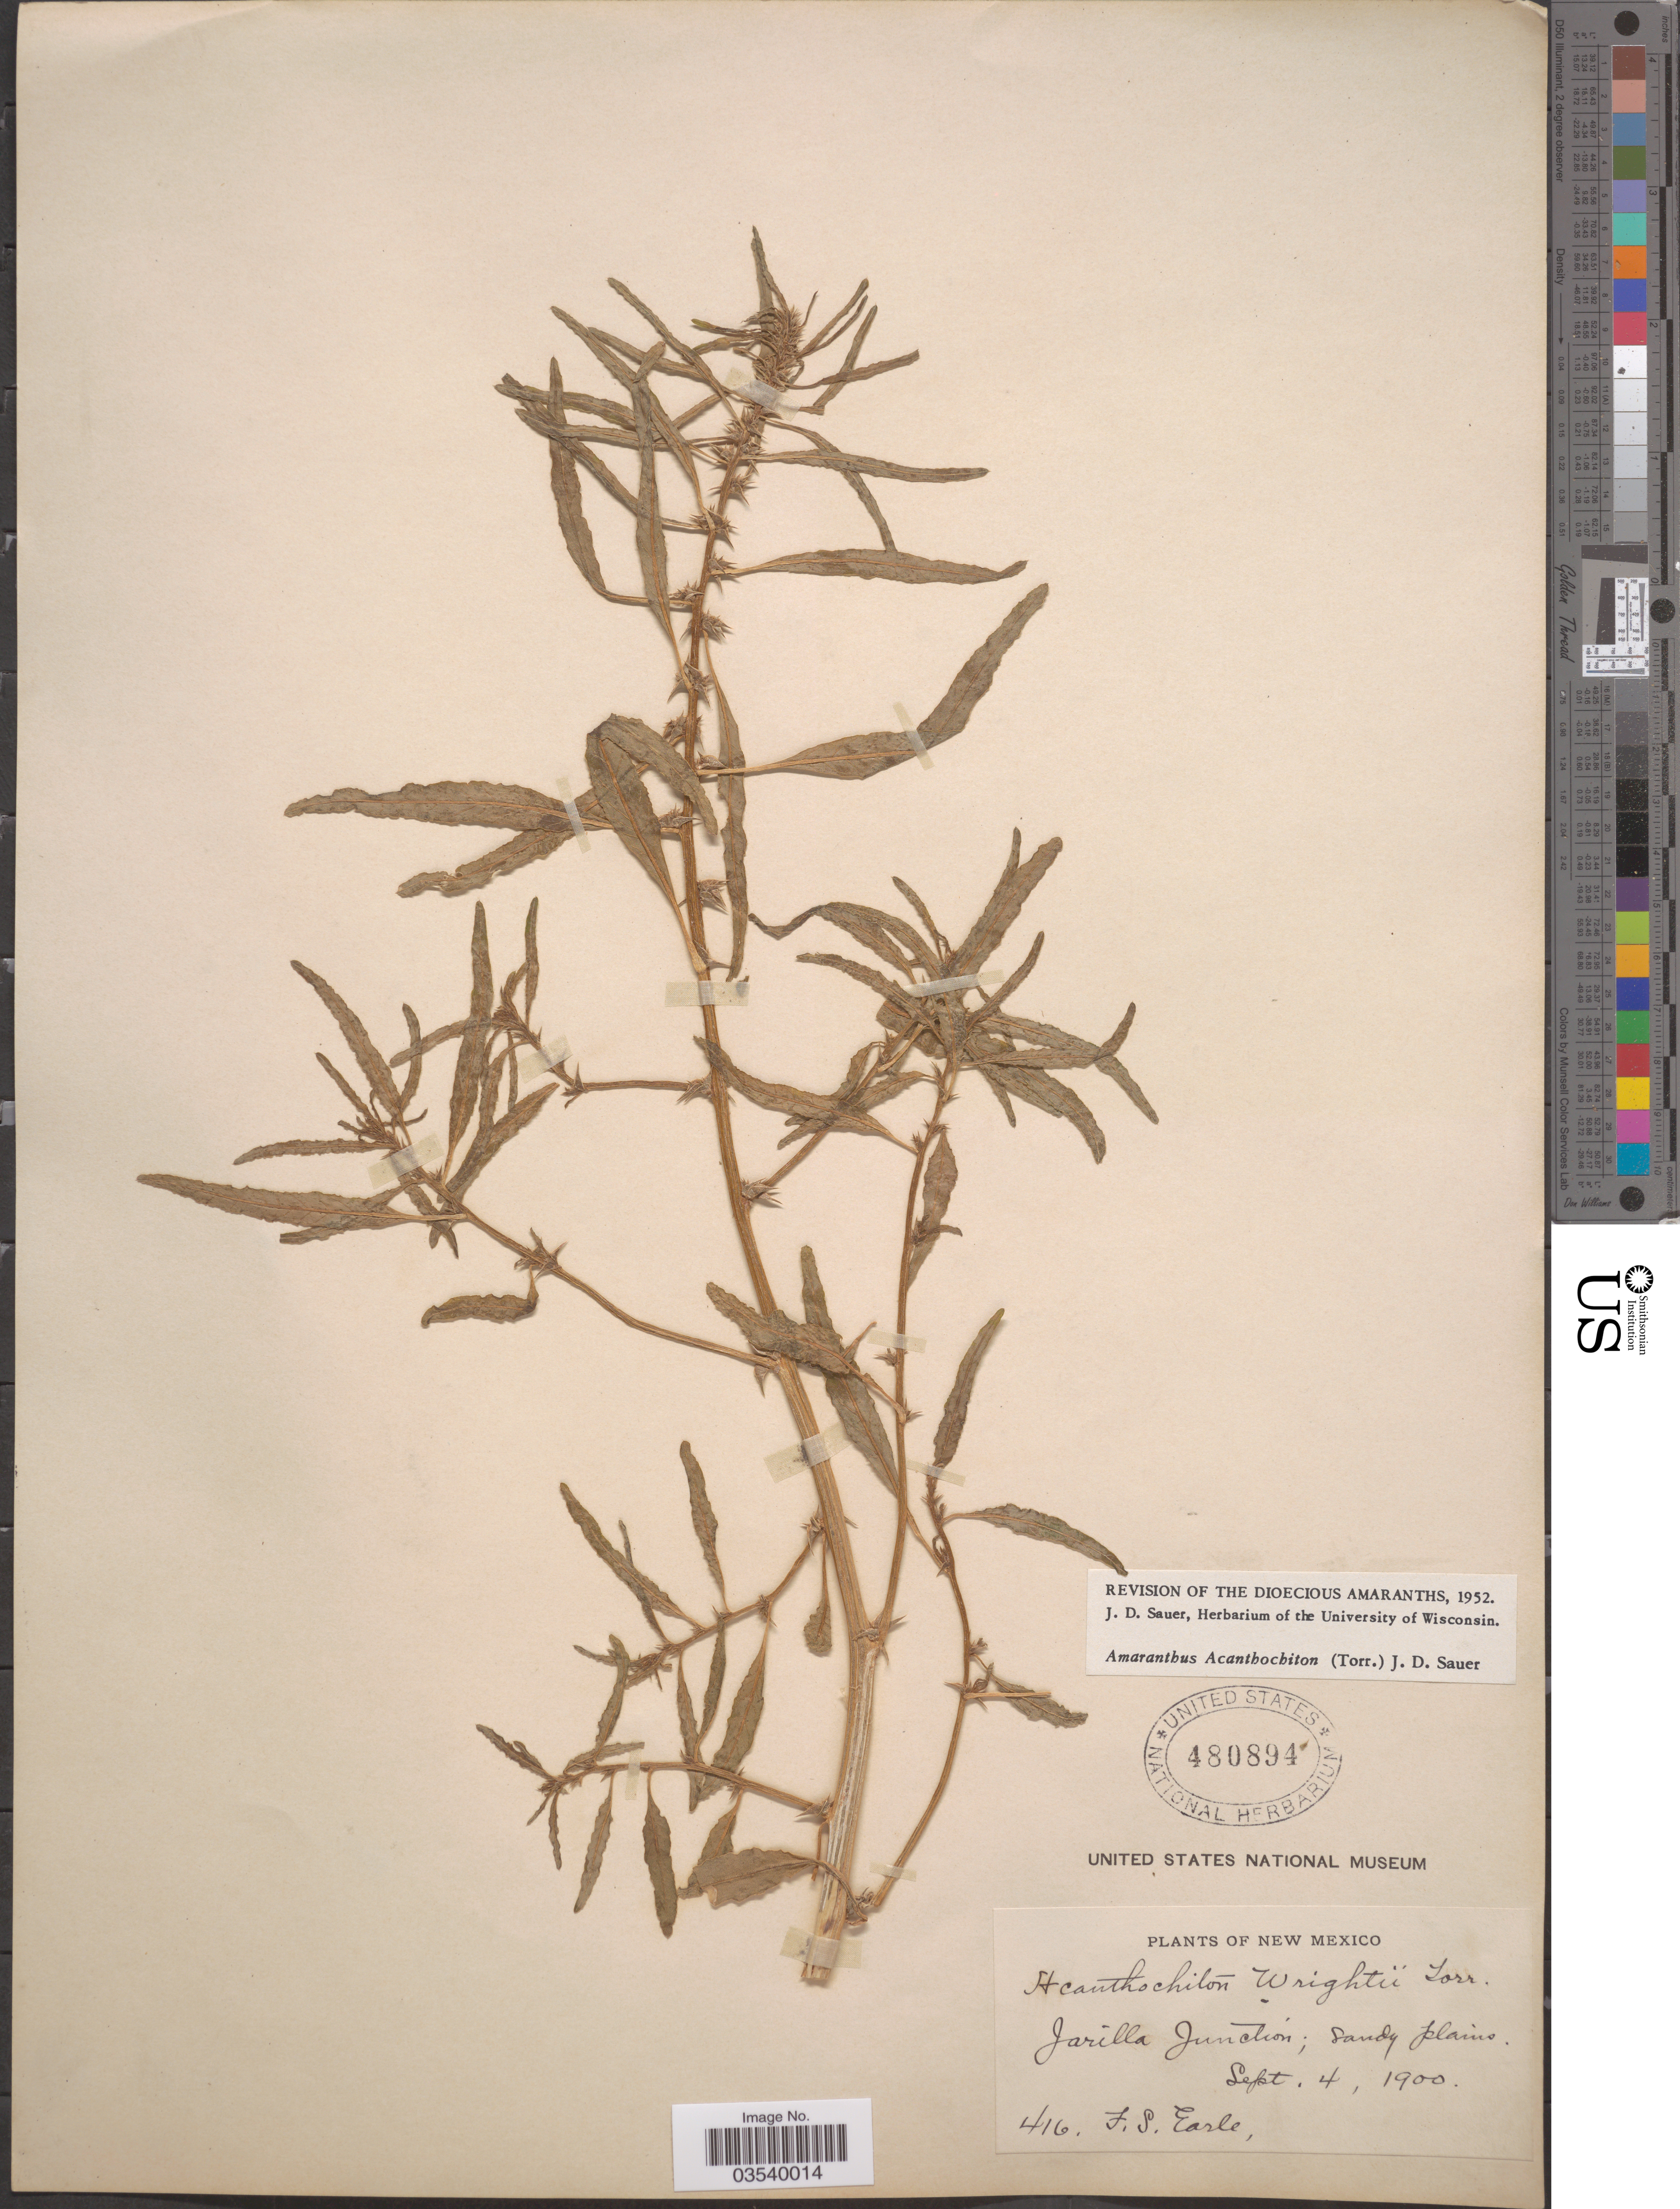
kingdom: Plantae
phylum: Tracheophyta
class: Magnoliopsida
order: Caryophyllales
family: Amaranthaceae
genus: Amaranthus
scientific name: Amaranthus acanthochiton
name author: J.D. Sauer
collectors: F. S. Earle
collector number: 416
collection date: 1900-09-04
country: United States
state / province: New Mexico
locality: Jarilla Junction.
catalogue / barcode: US 480894